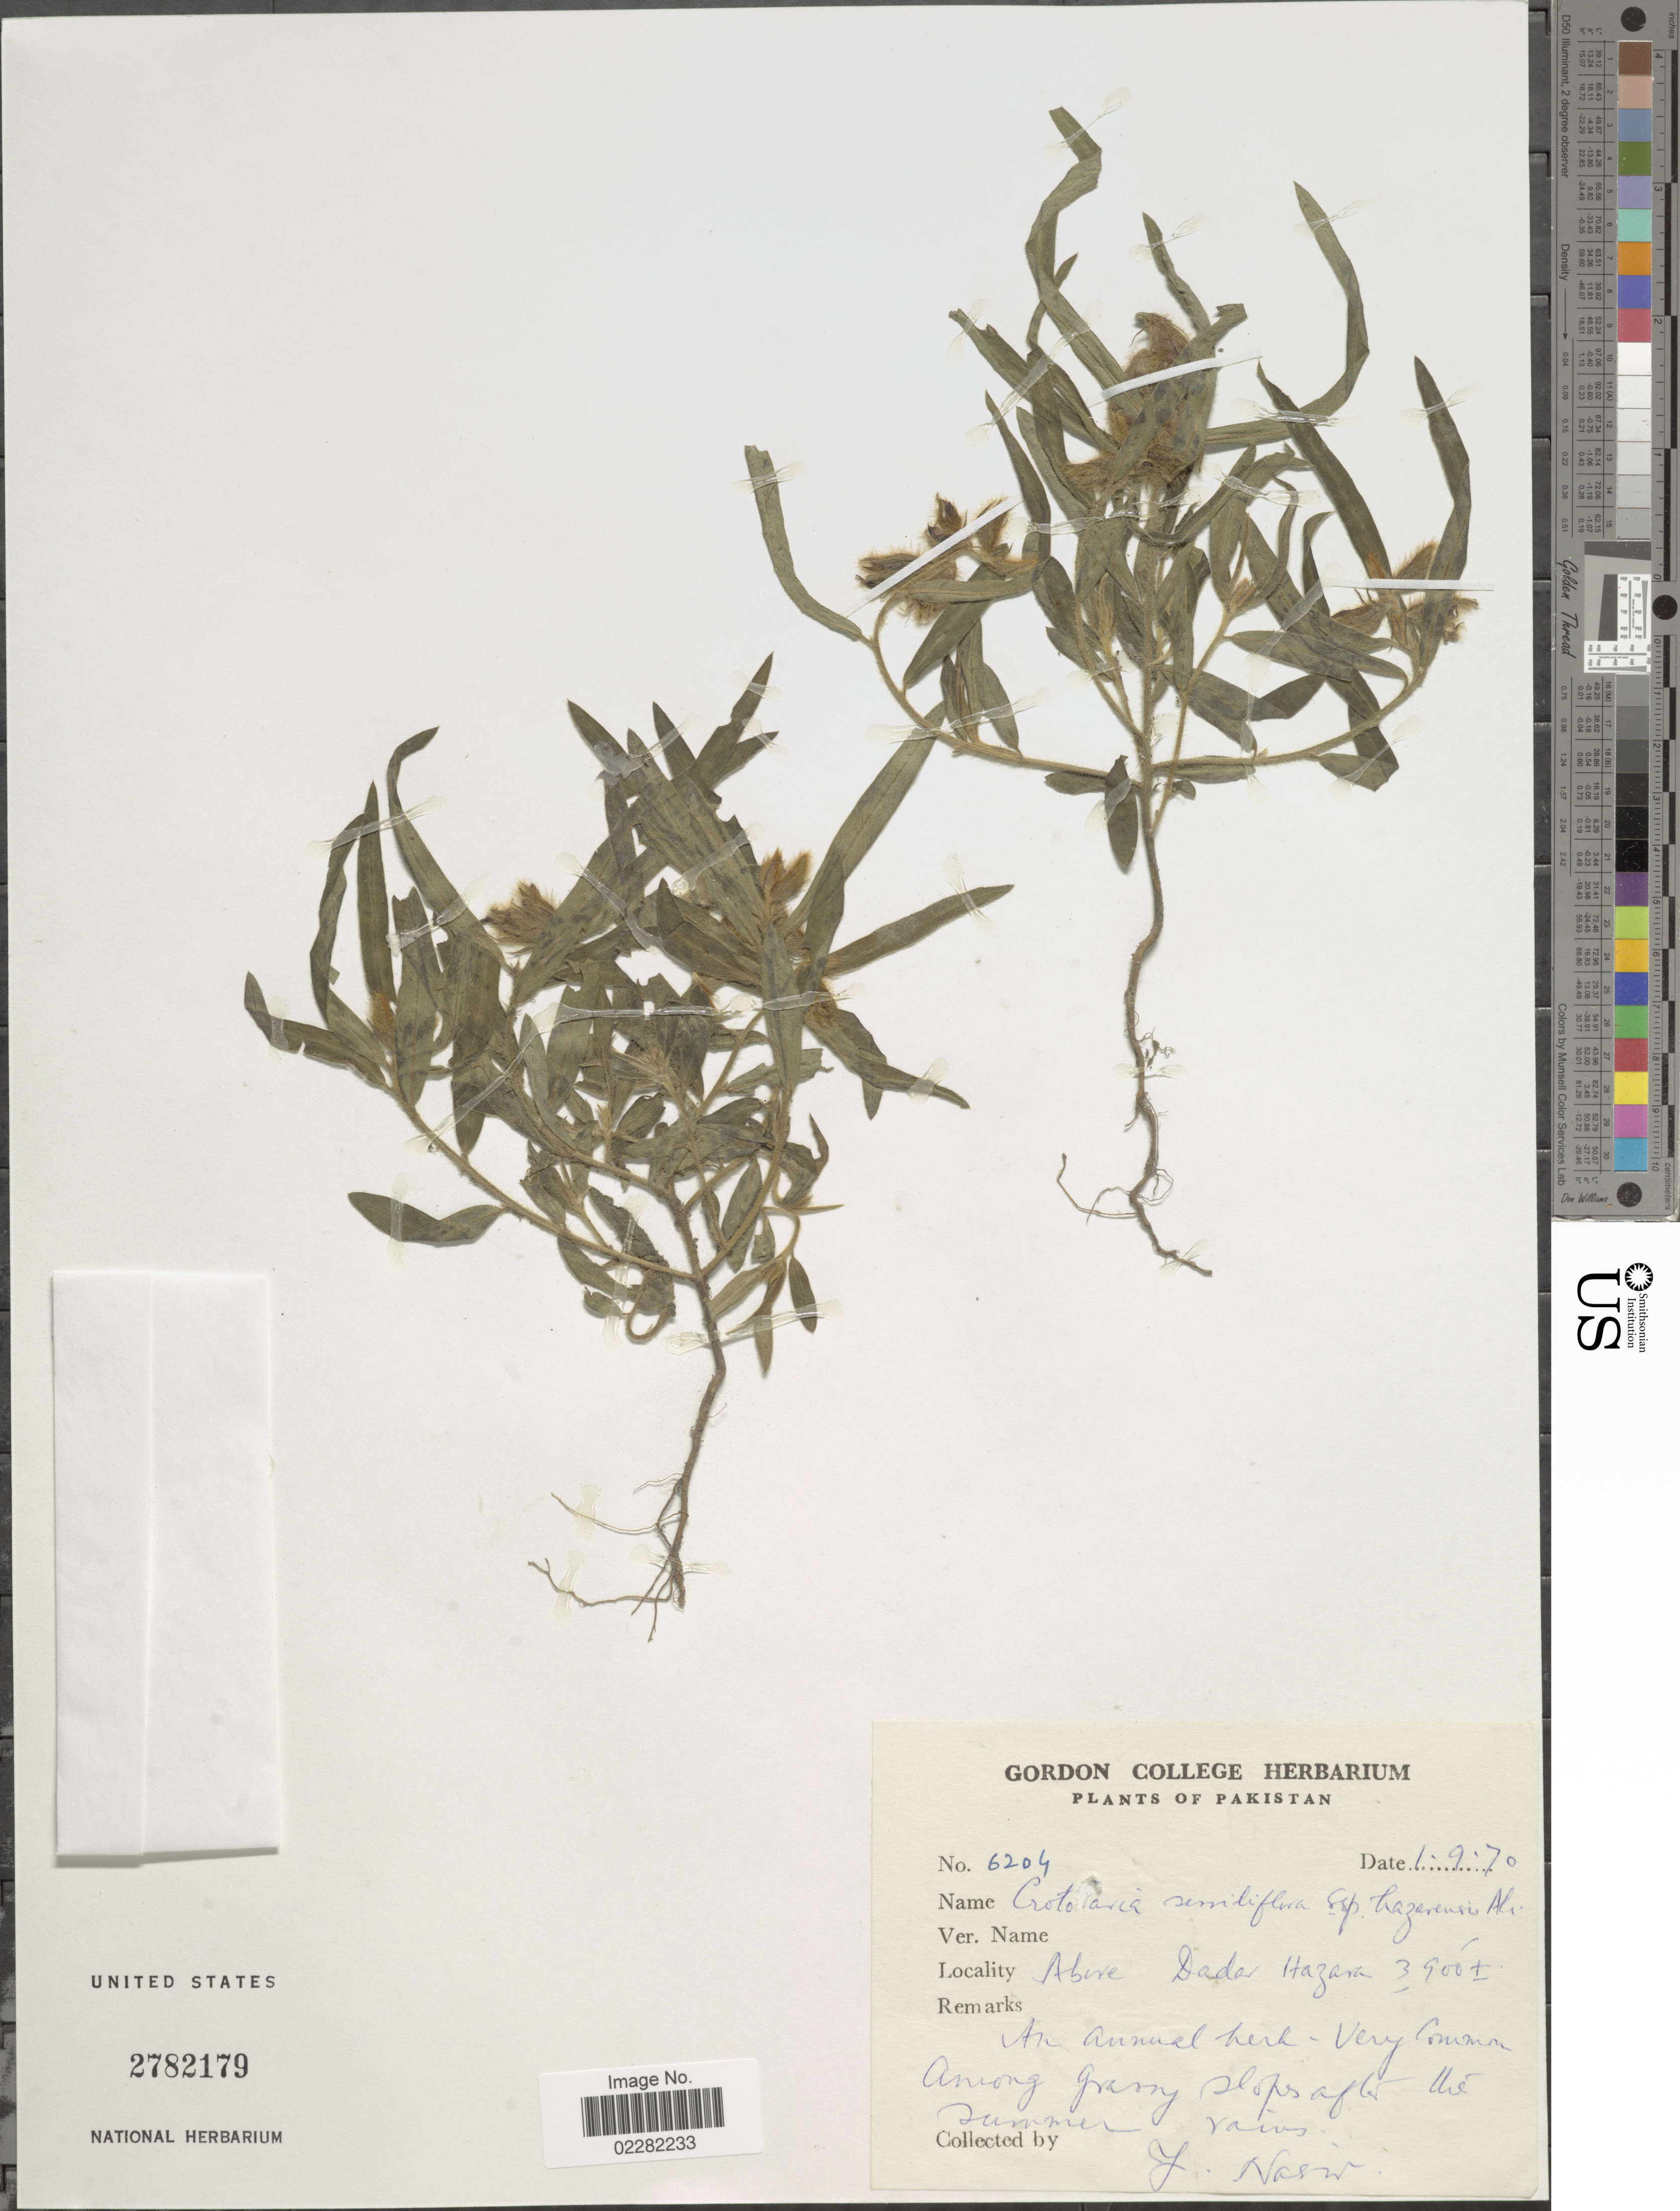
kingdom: Plantae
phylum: Tracheophyta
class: Magnoliopsida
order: Fabales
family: Fabaceae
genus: Crotalaria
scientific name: Crotalaria sessilifolia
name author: L.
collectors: Y. Nasir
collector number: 6204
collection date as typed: Transcribed d/m/y: 1/9/70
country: Pakistan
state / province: Khyber Pakhtunkhwa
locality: Pakistan, Above Dadar Hazara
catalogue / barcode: US 2782179